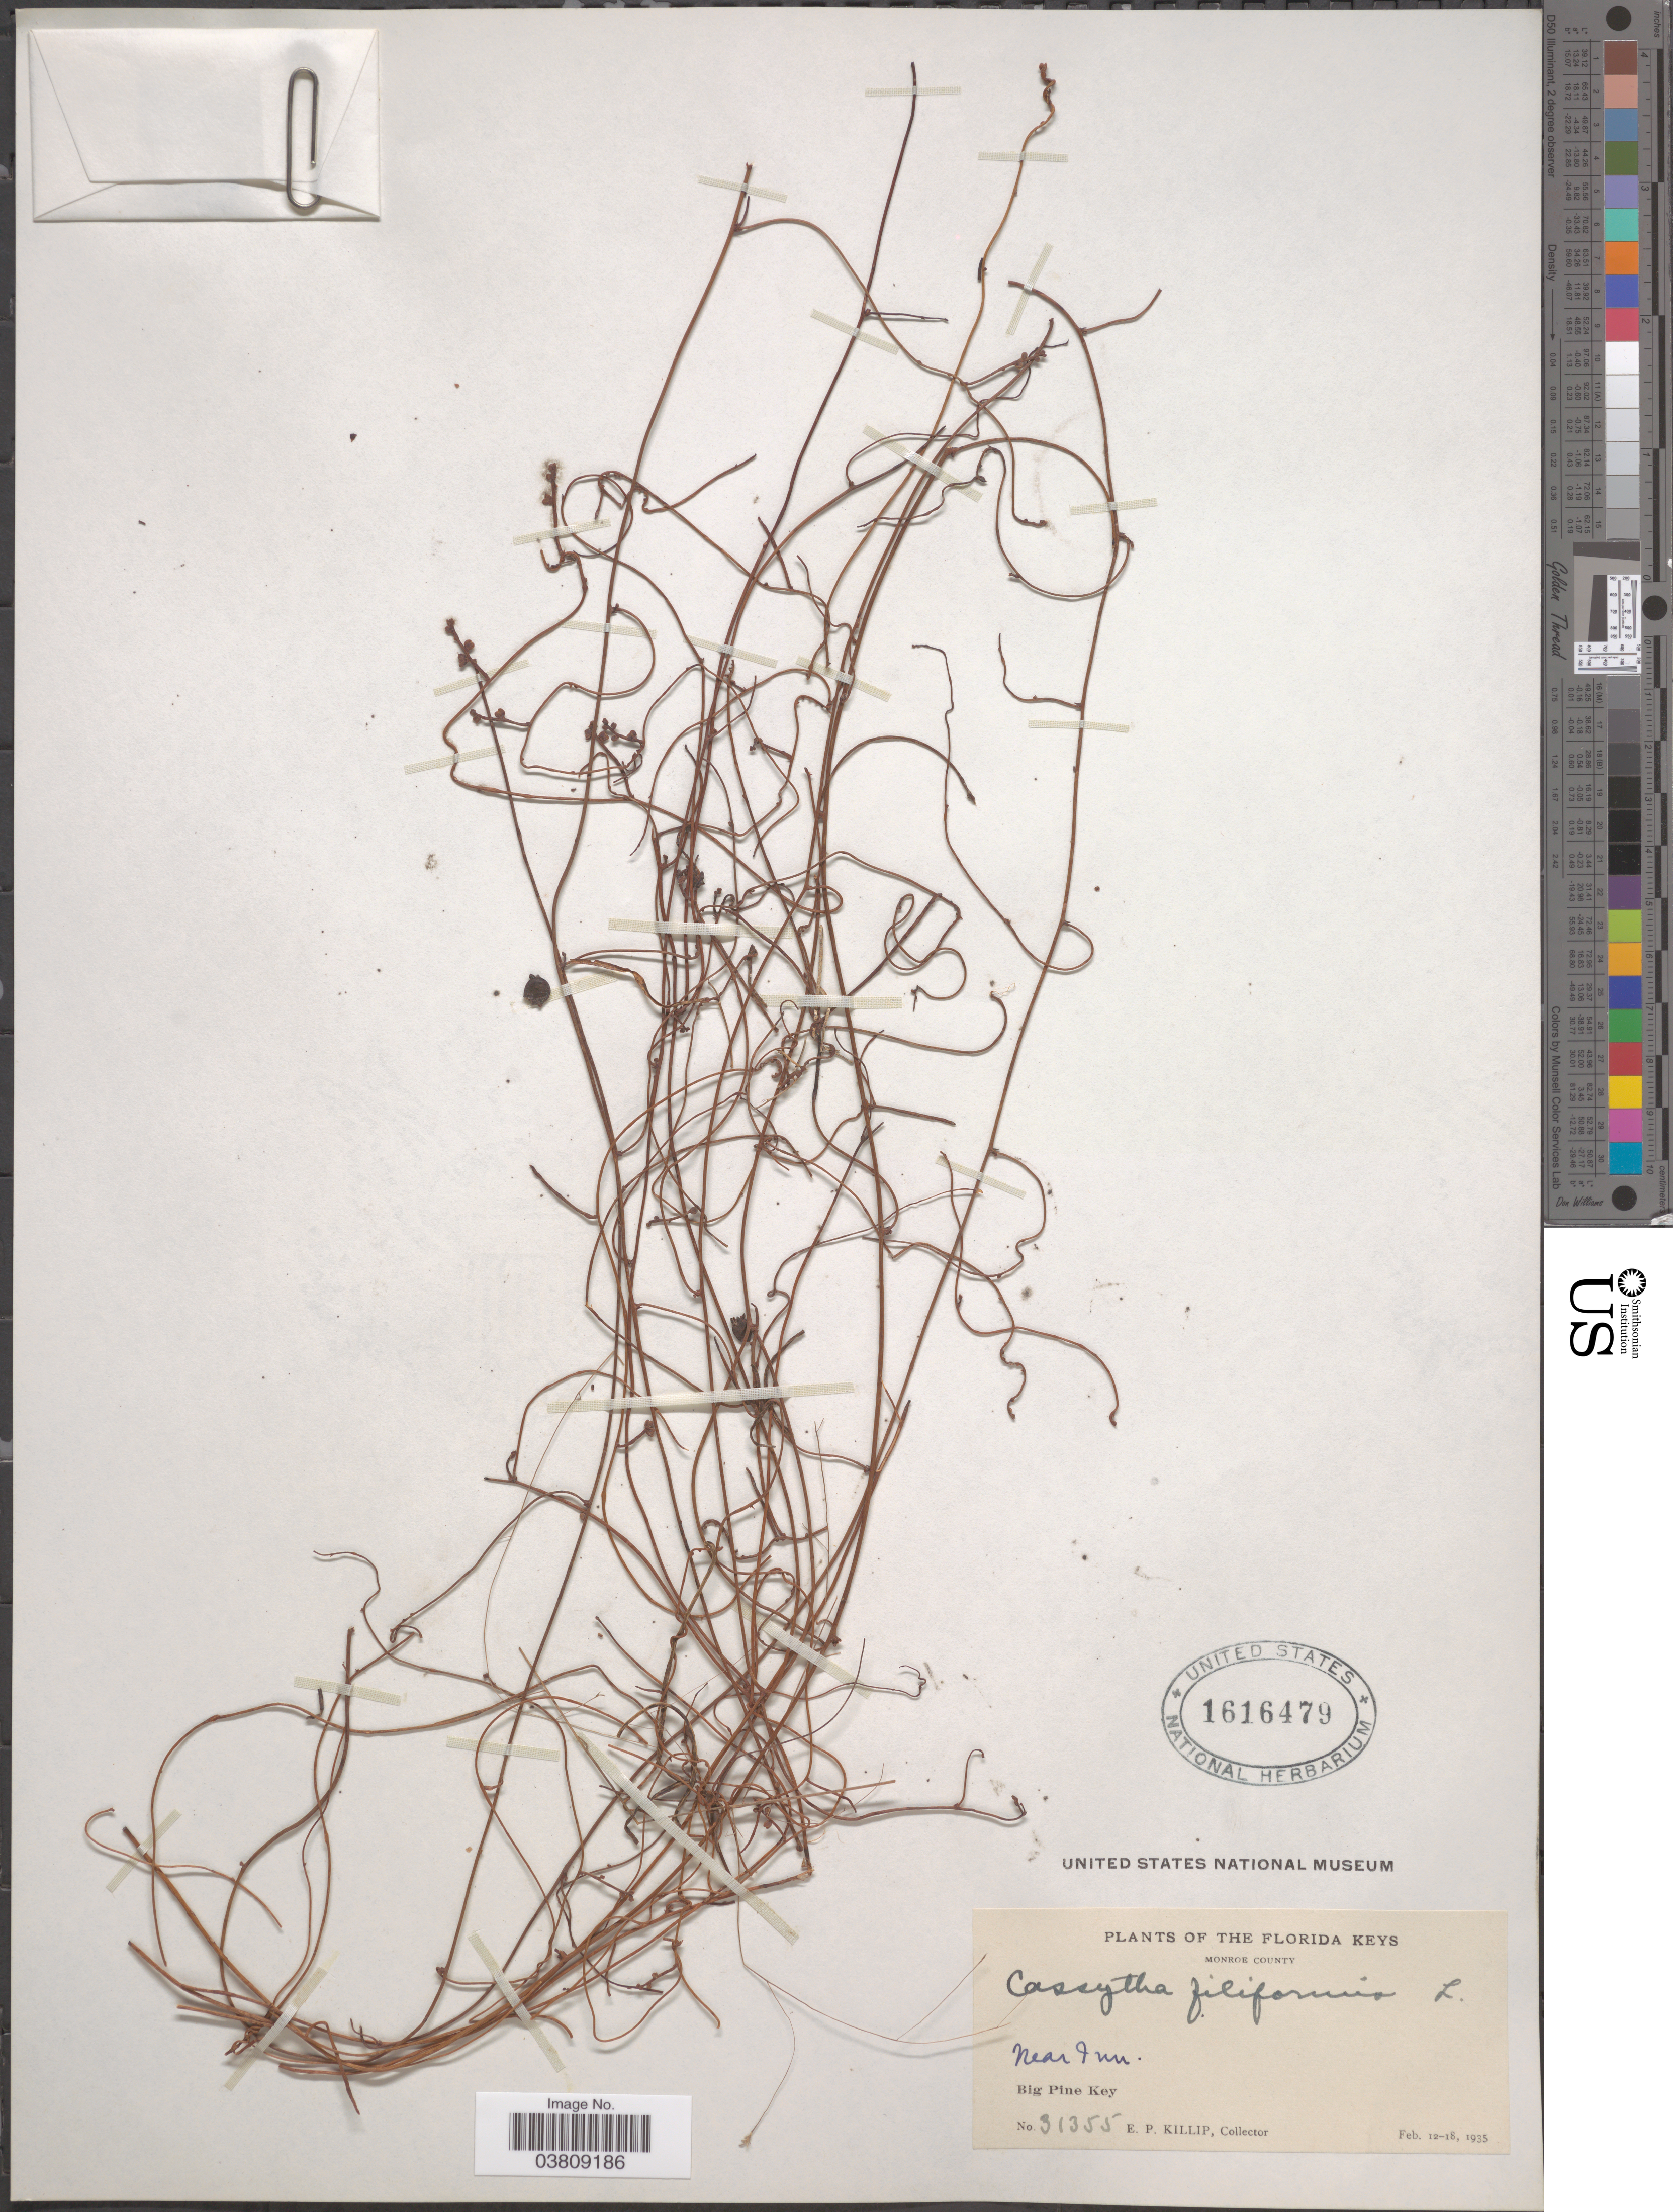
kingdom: Plantae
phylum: Tracheophyta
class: Magnoliopsida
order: Laurales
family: Lauraceae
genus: Cassytha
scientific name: Cassytha filiformis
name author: L.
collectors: E. P. Killip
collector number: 31355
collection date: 1935-02-12/1935-02-18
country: United States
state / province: Florida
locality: Florida Keys. Monroe County. Near Inu. Big Pine Key.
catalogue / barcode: US 1616479